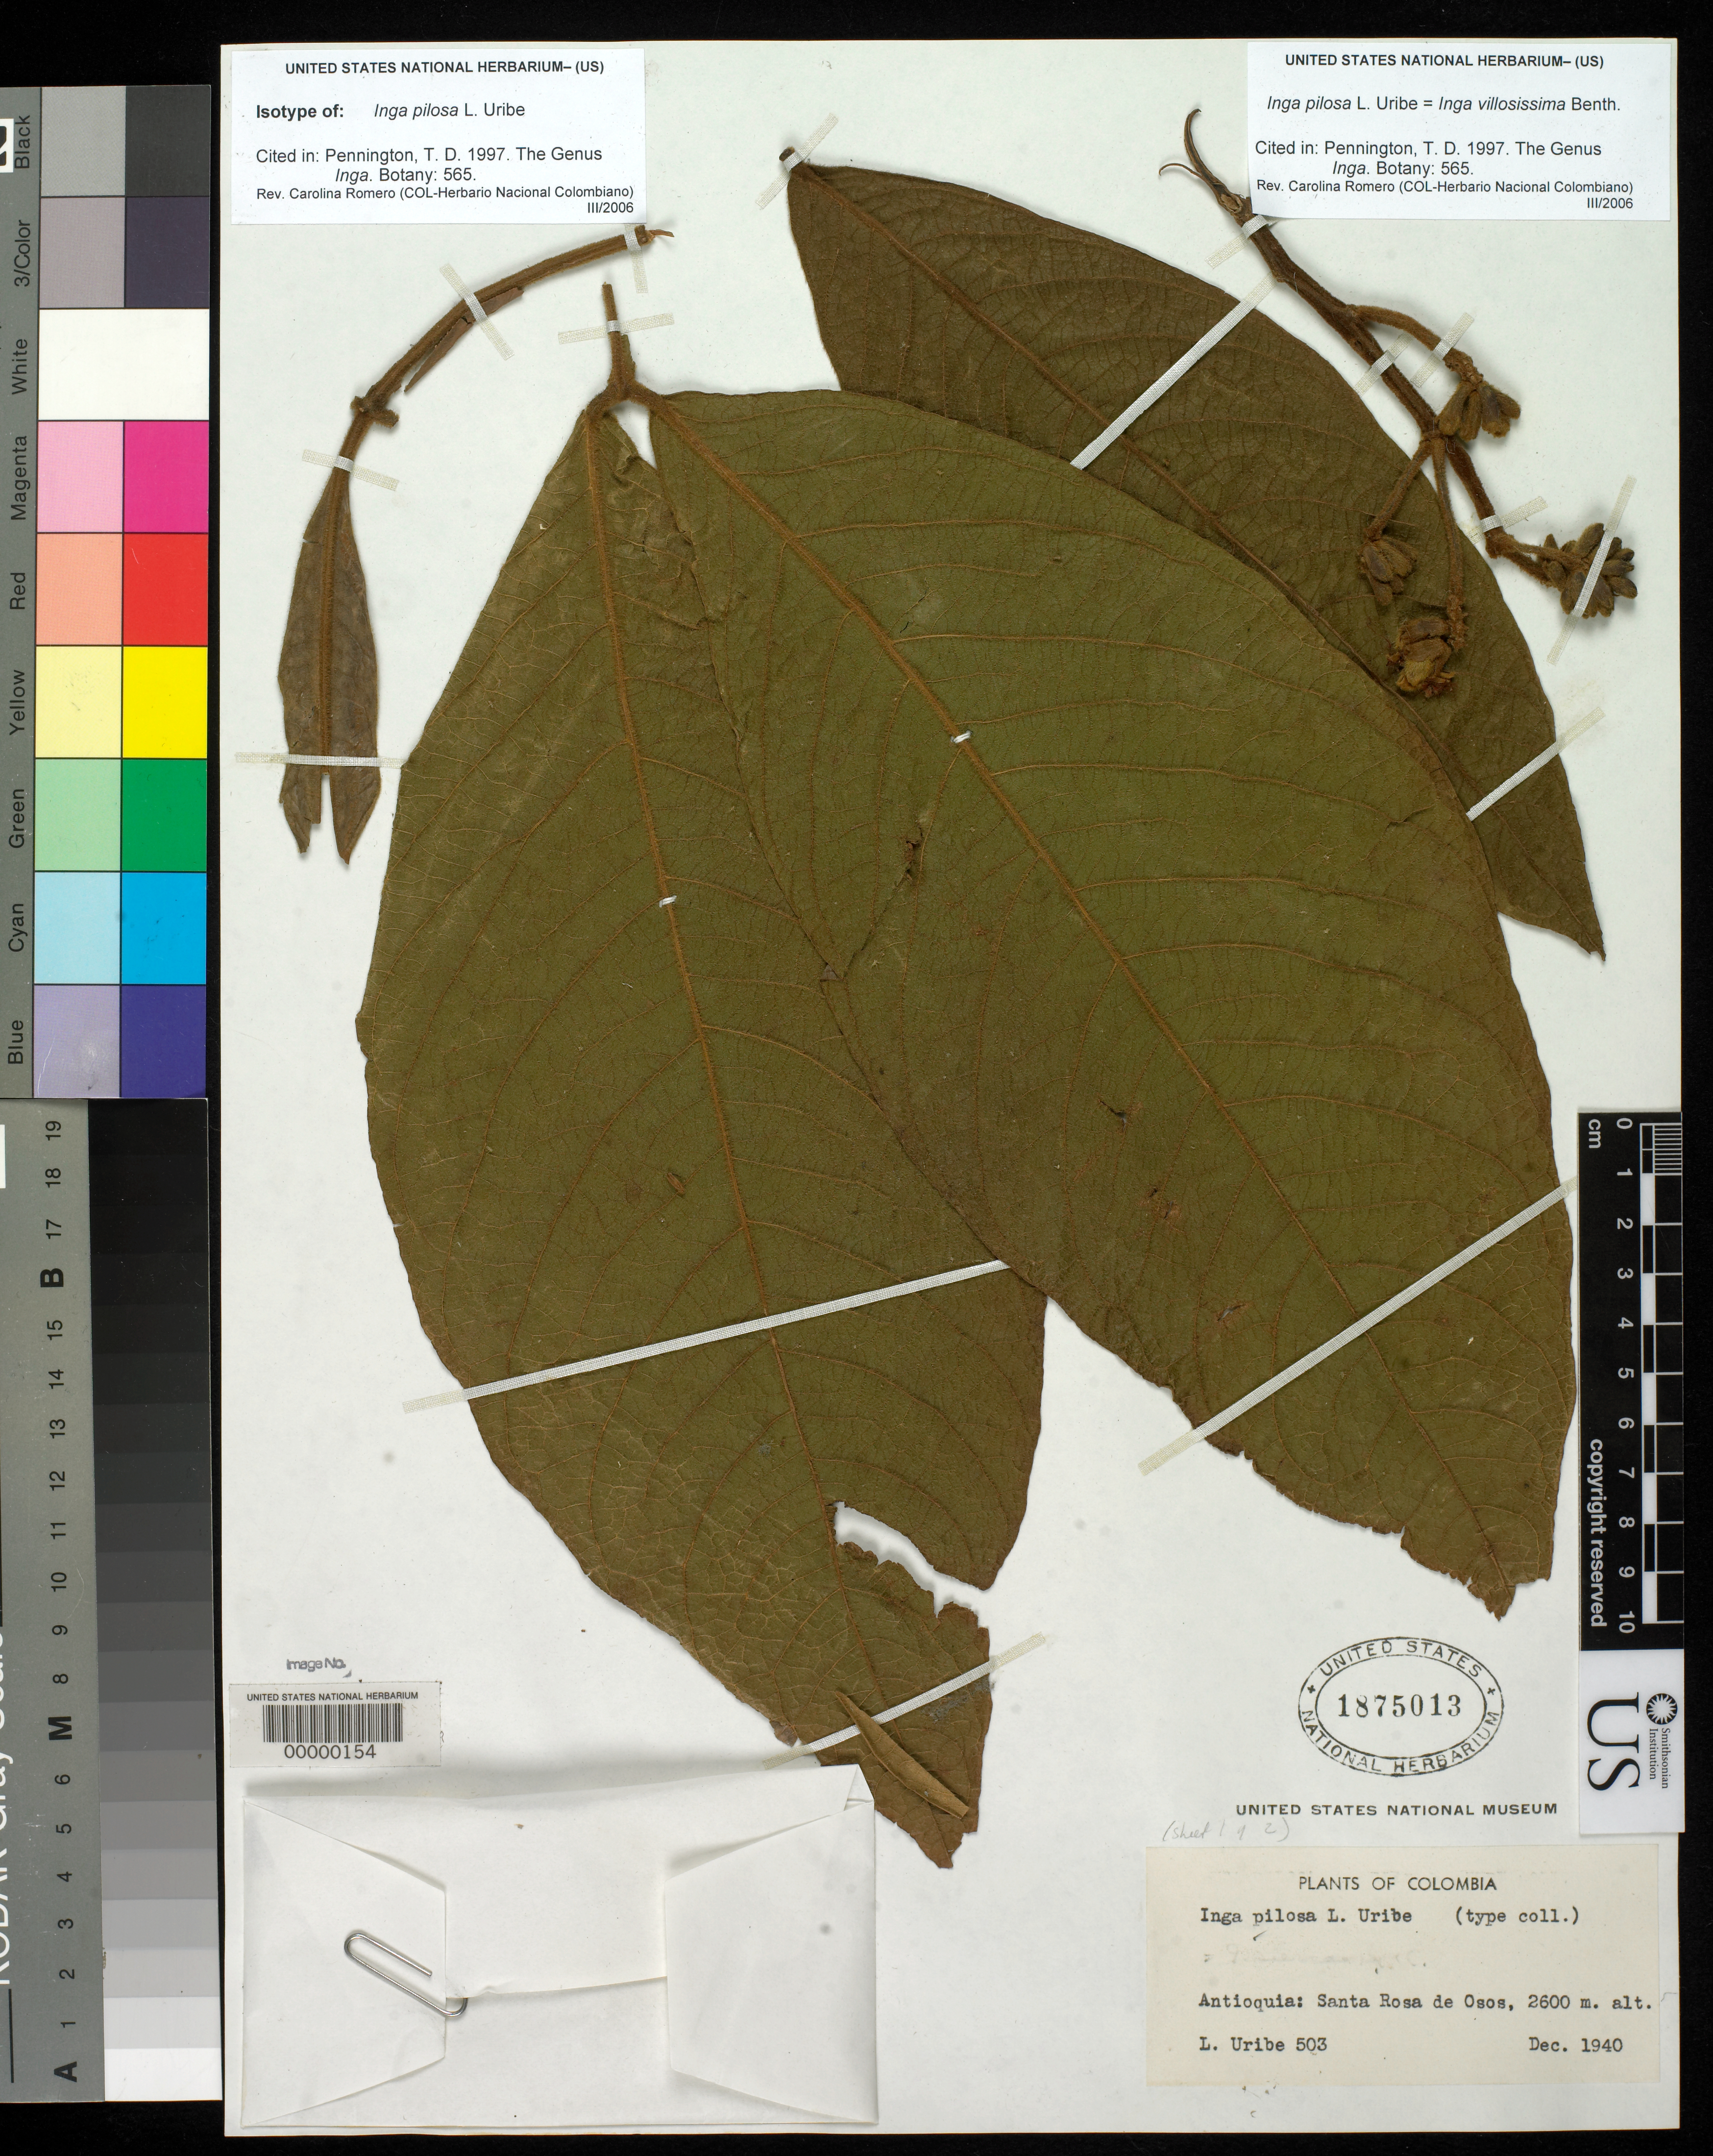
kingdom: Plantae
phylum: Tracheophyta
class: Magnoliopsida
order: Fabales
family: Fabaceae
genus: Inga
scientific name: Inga pilosa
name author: L. Uribe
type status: Isotype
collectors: L. Uribe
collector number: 503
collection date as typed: Dec 1940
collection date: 1940-12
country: Colombia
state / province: Antioquia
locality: Santa Rosa de Osos.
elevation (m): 2600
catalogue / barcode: US 1875013